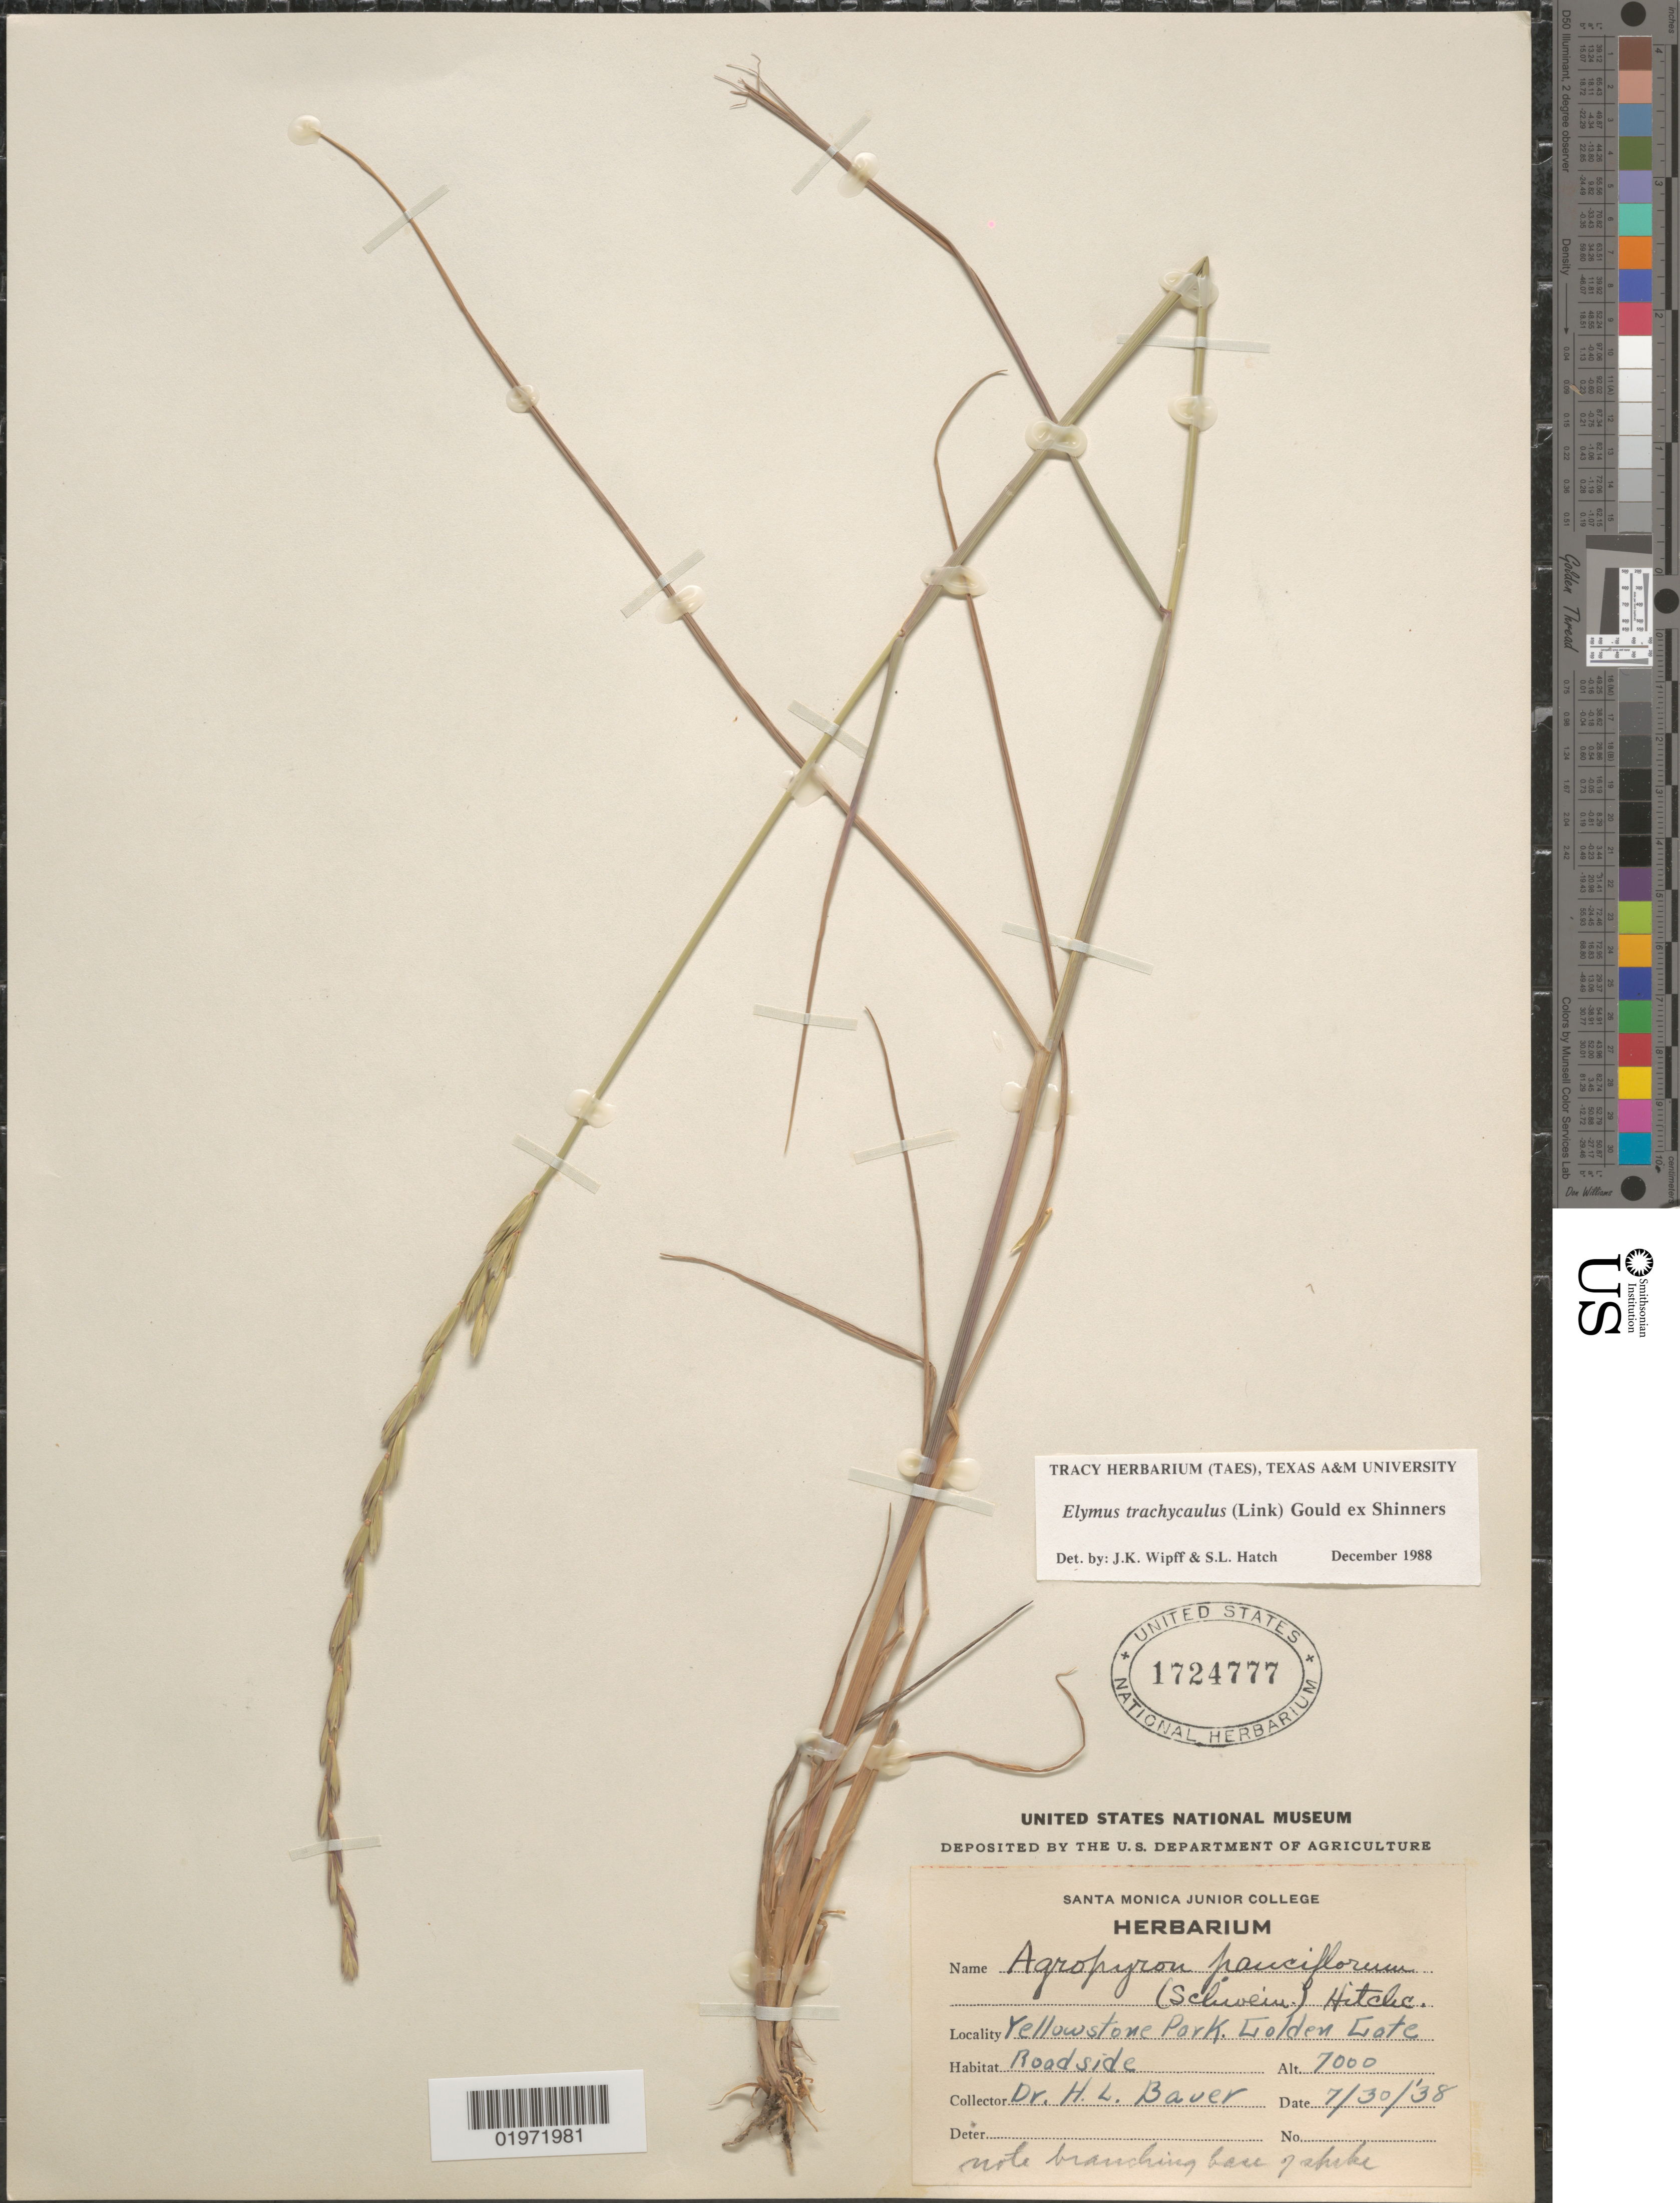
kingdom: Plantae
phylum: Tracheophyta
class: Liliopsida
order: Poales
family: Poaceae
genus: Elymus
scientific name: Elymus trachycaulus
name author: (Link) Gould ex Shinners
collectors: H. Baver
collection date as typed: Transcribed d/m/y: 30/7/38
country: United States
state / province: Wyoming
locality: Yellowstone Park. Golden Gate. Roadside.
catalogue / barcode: US 1724777